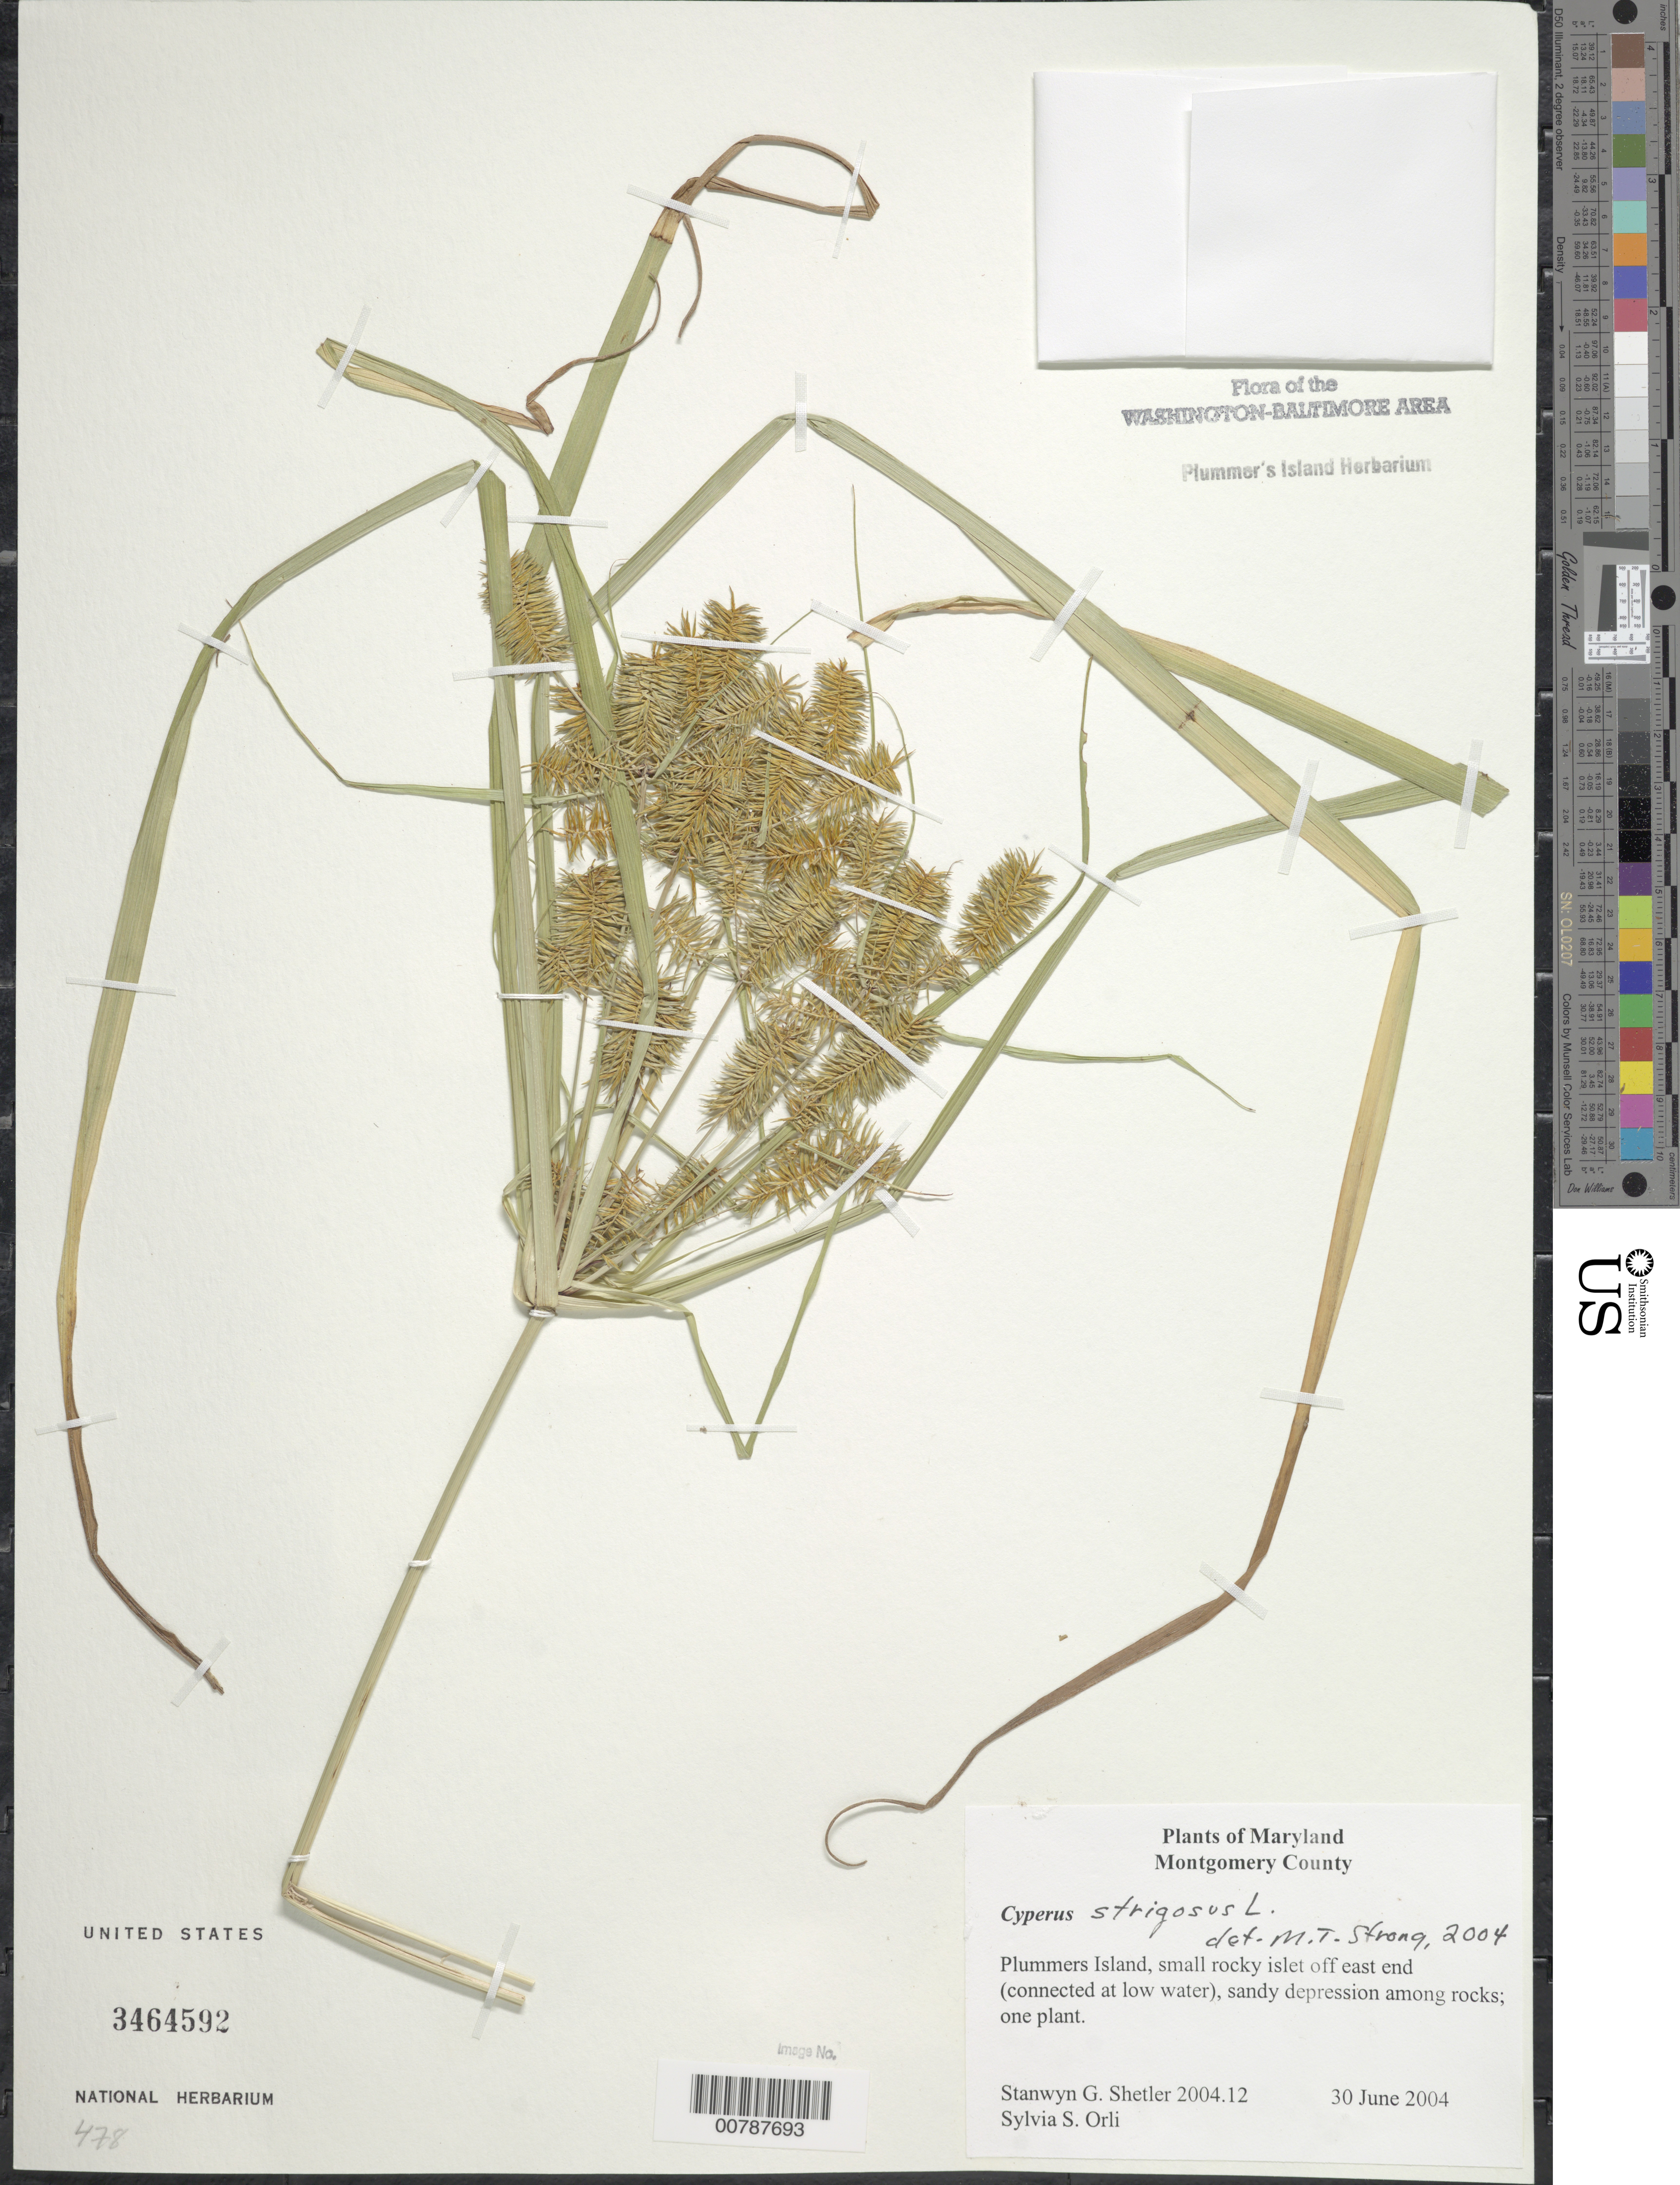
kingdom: Plantae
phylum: Tracheophyta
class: Liliopsida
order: Poales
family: Cyperaceae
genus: Cyperus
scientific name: Cyperus strigosus L.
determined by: Strong, M. T., (US), Smithsonian Institution - National Museum of Natural History (UNITED STATES)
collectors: S. Shetler & E. R. Shetler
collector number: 2004.12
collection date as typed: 30 Jun 2004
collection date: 2004-06-30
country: United States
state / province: Maryland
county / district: Montgomery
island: Plummers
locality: Plummers Island, rocky islet off east end (connected at low water).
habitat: small rocky islet, sandy depression among rocks.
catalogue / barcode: US 3464592